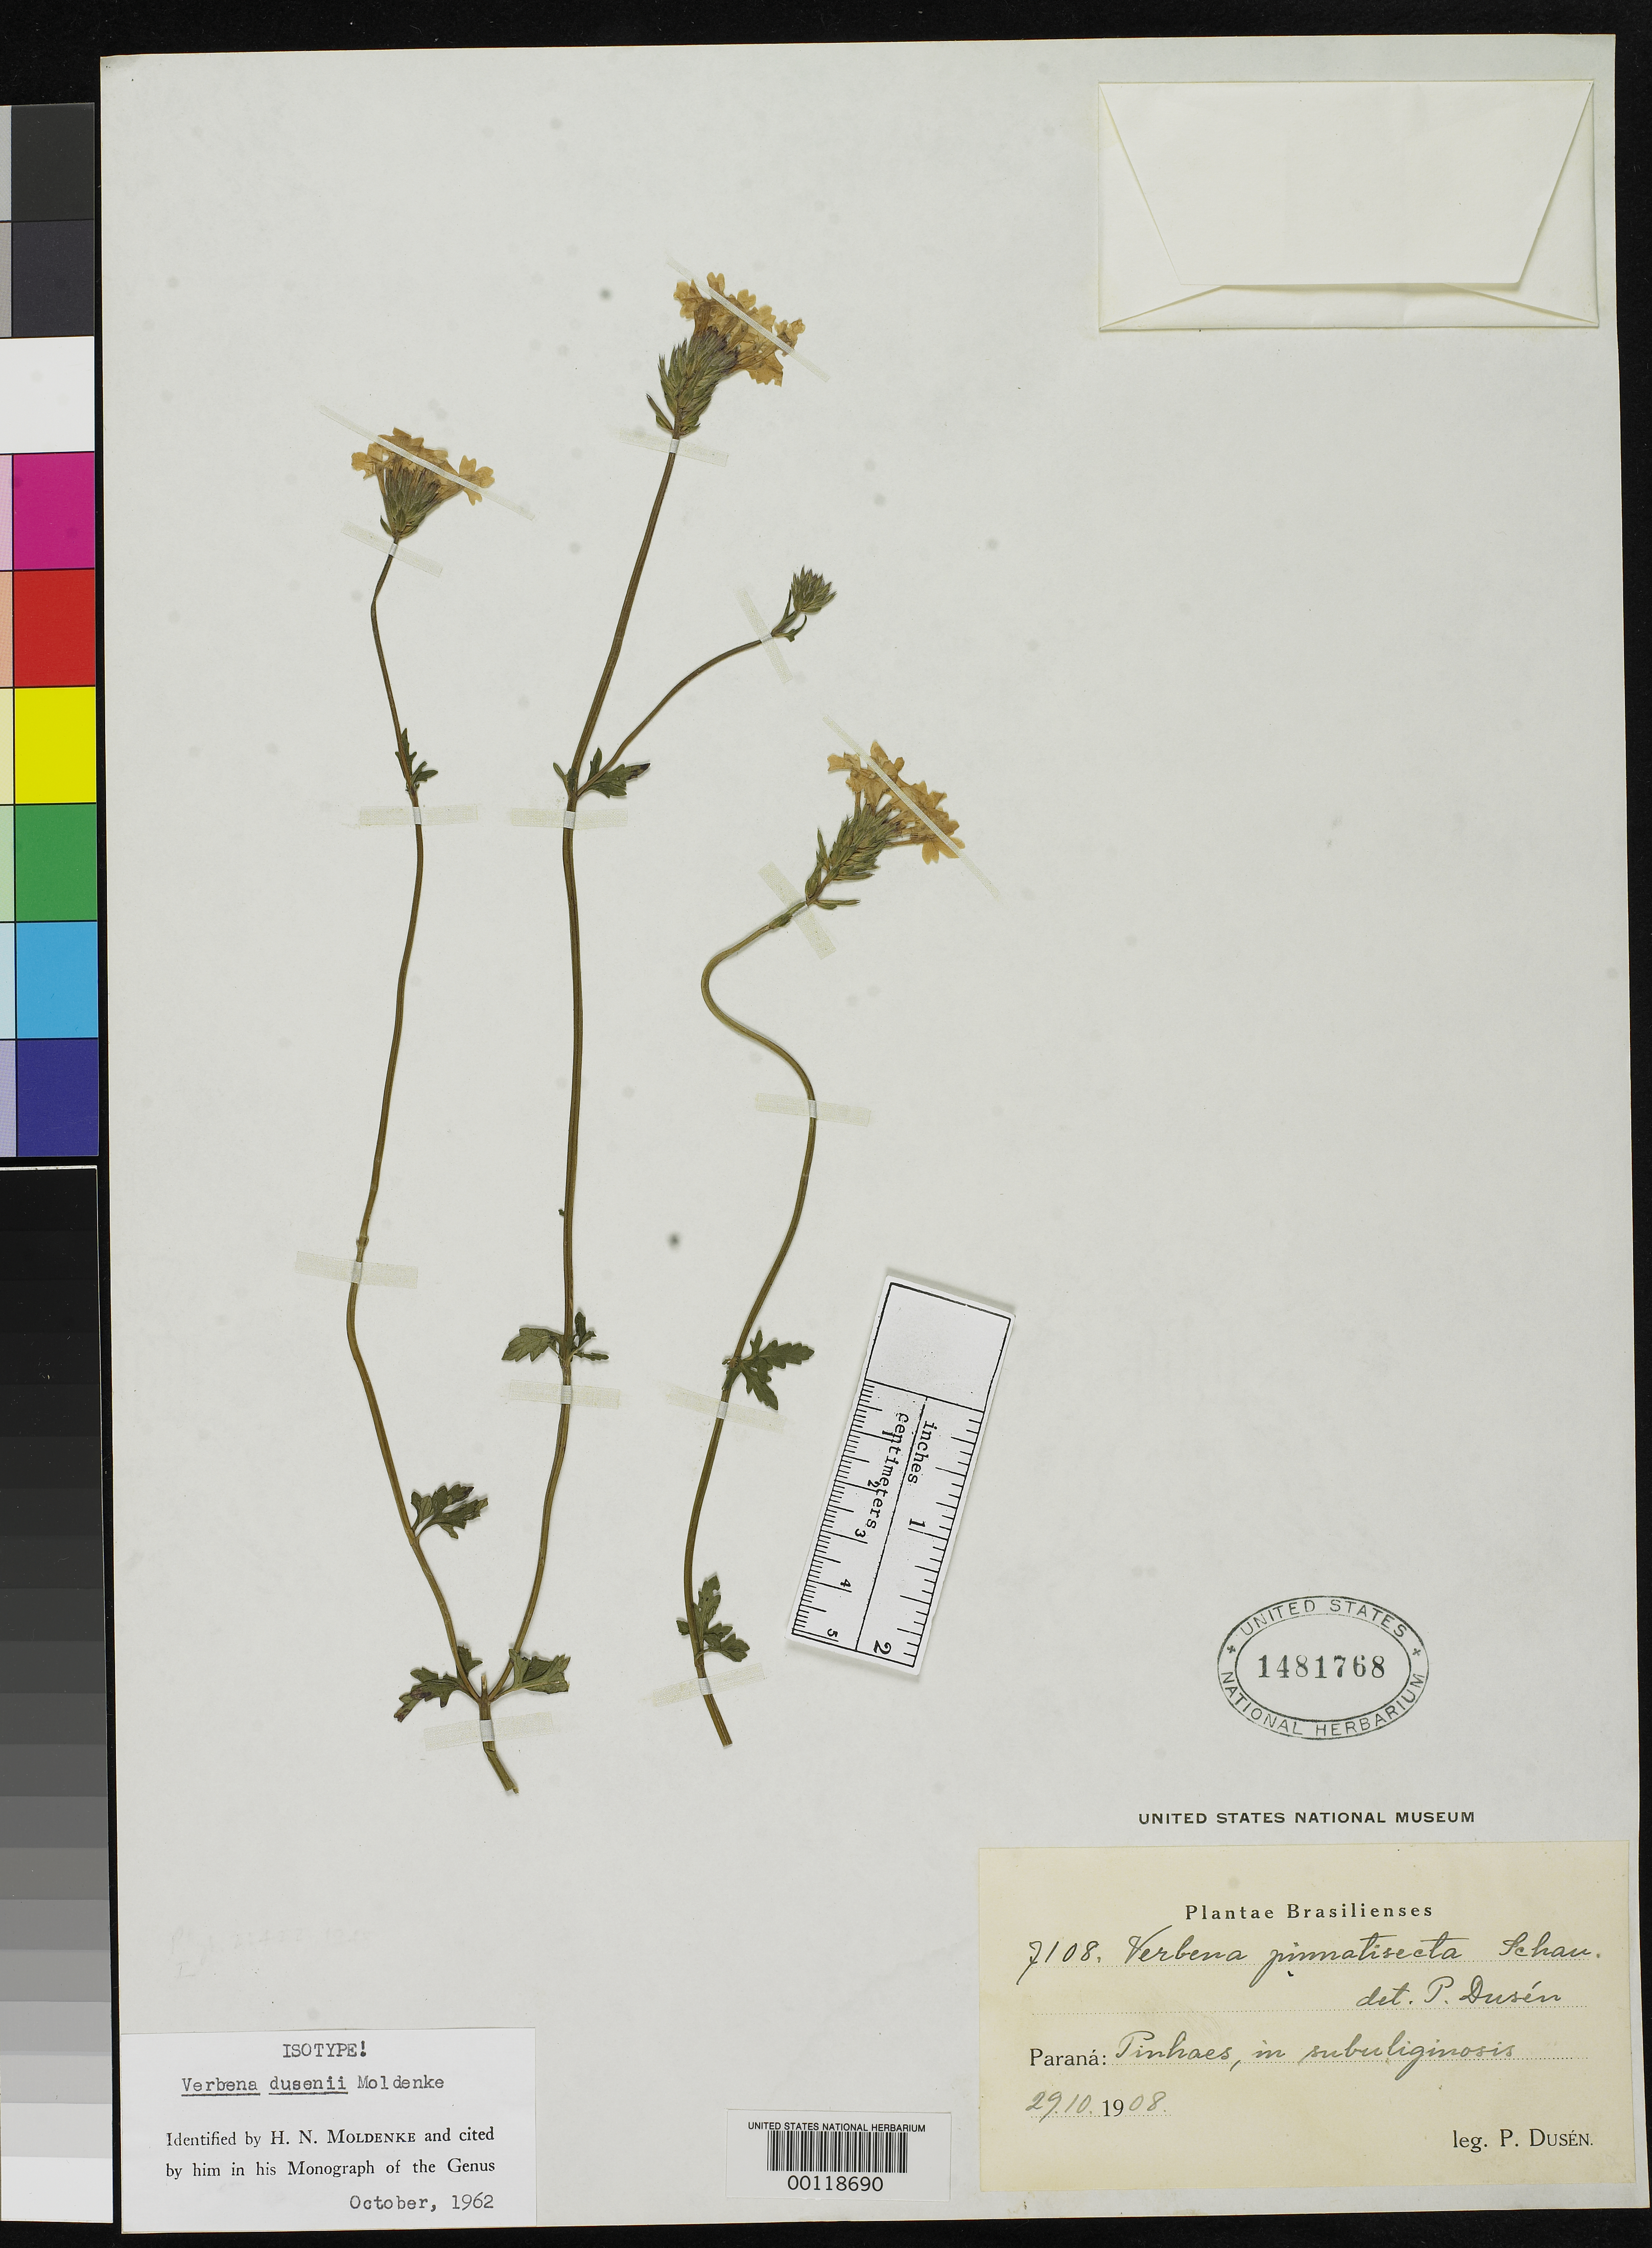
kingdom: Plantae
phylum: Tracheophyta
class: Magnoliopsida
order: Lamiales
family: Verbenaceae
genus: Verbena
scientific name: Verbena dusenii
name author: Moldenke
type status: Isotype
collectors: P. Dusén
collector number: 7108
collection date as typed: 29 Oct 1908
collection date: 1908-10-29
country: Brazil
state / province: Paraná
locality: Pinhaes.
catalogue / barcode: US 1481768